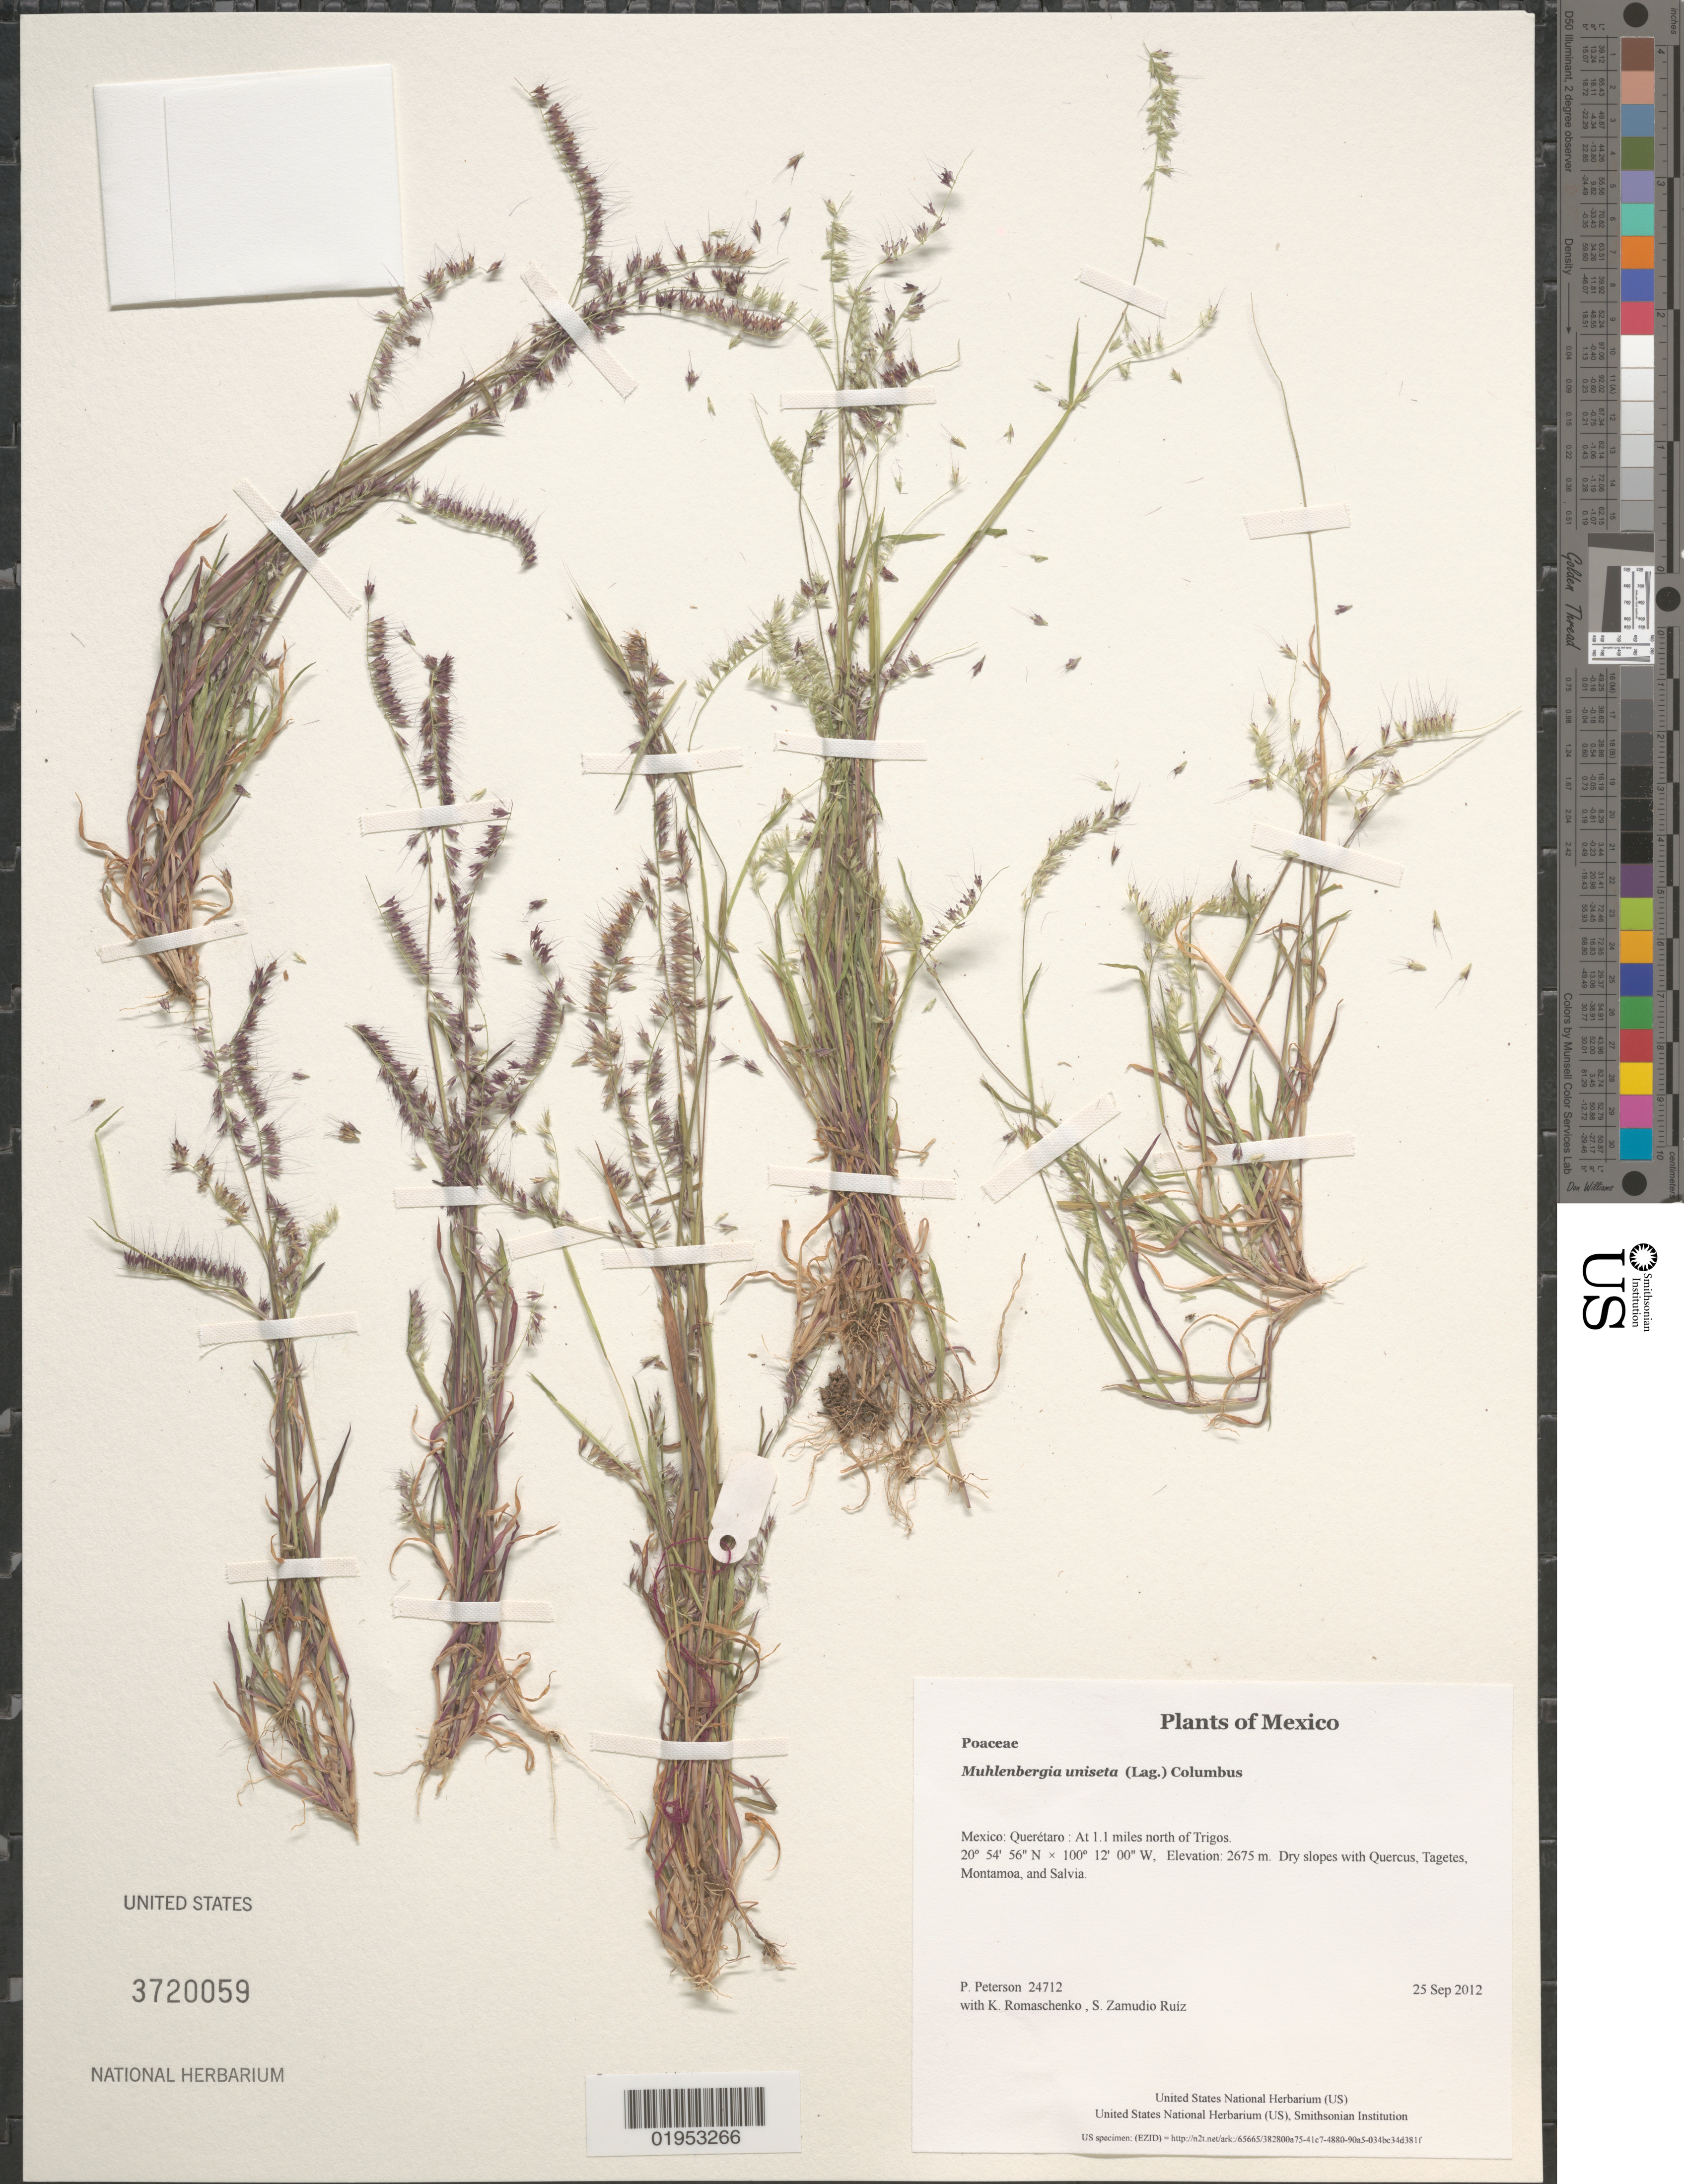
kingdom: Plantae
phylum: Tracheophyta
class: Liliopsida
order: Poales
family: Poaceae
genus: Muhlenbergia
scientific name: Muhlenbergia uniseta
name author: (Lag.) Columbus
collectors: P. M. Peterson, K. Romaschenko & S. Zamudio Ruíz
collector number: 24712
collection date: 2012-09-25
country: Mexico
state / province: Querétaro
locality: At 1.1 miles north of Trigos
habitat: Dry slopes with Quercus, Tagetes, Montamoa, and Salvia.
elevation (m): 2675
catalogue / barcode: US 3720059